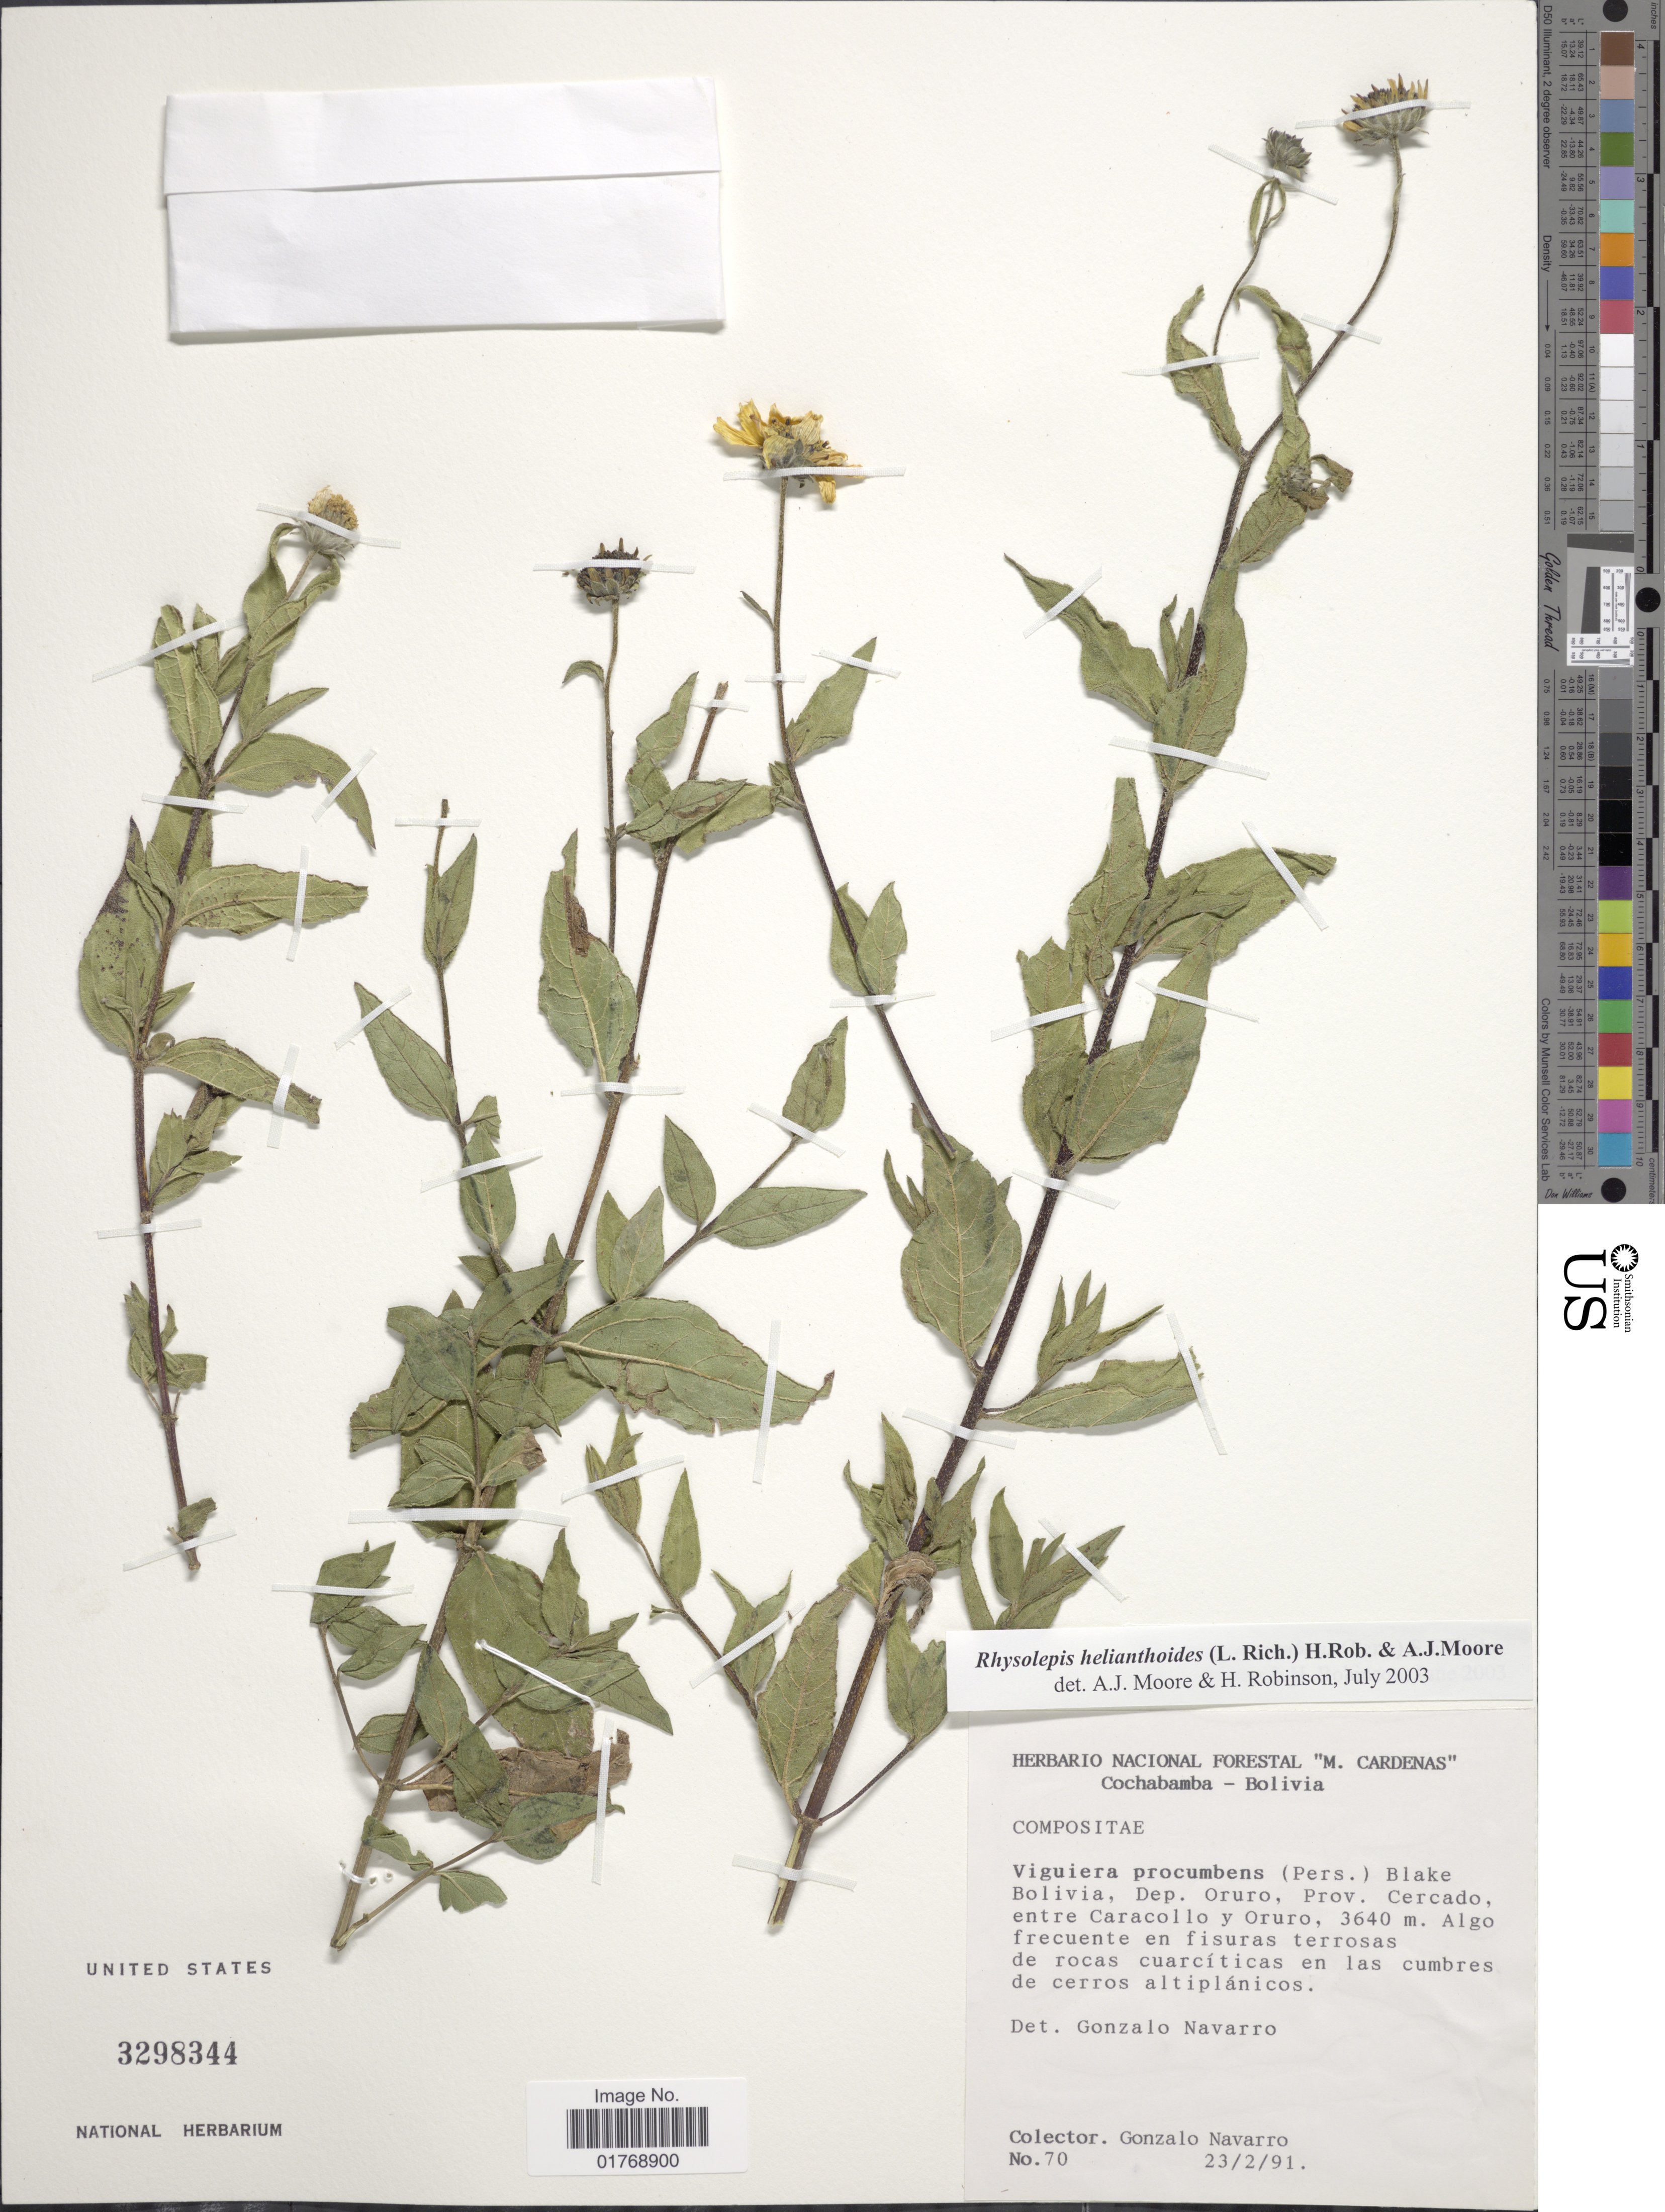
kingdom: Plantae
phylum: Tracheophyta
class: Magnoliopsida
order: Asterales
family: Asteraceae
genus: Viguiera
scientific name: Viguiera procumbens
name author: (Pers.) S.F. Blake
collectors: G. Navarro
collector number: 70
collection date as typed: Transcribed d/m/y: 23/2/91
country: Bolivia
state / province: Oruro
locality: Bolivia, Dep. Oruro, Prov. Cercado, entre Caracollo y Oruro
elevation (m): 3640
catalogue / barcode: US 3298344